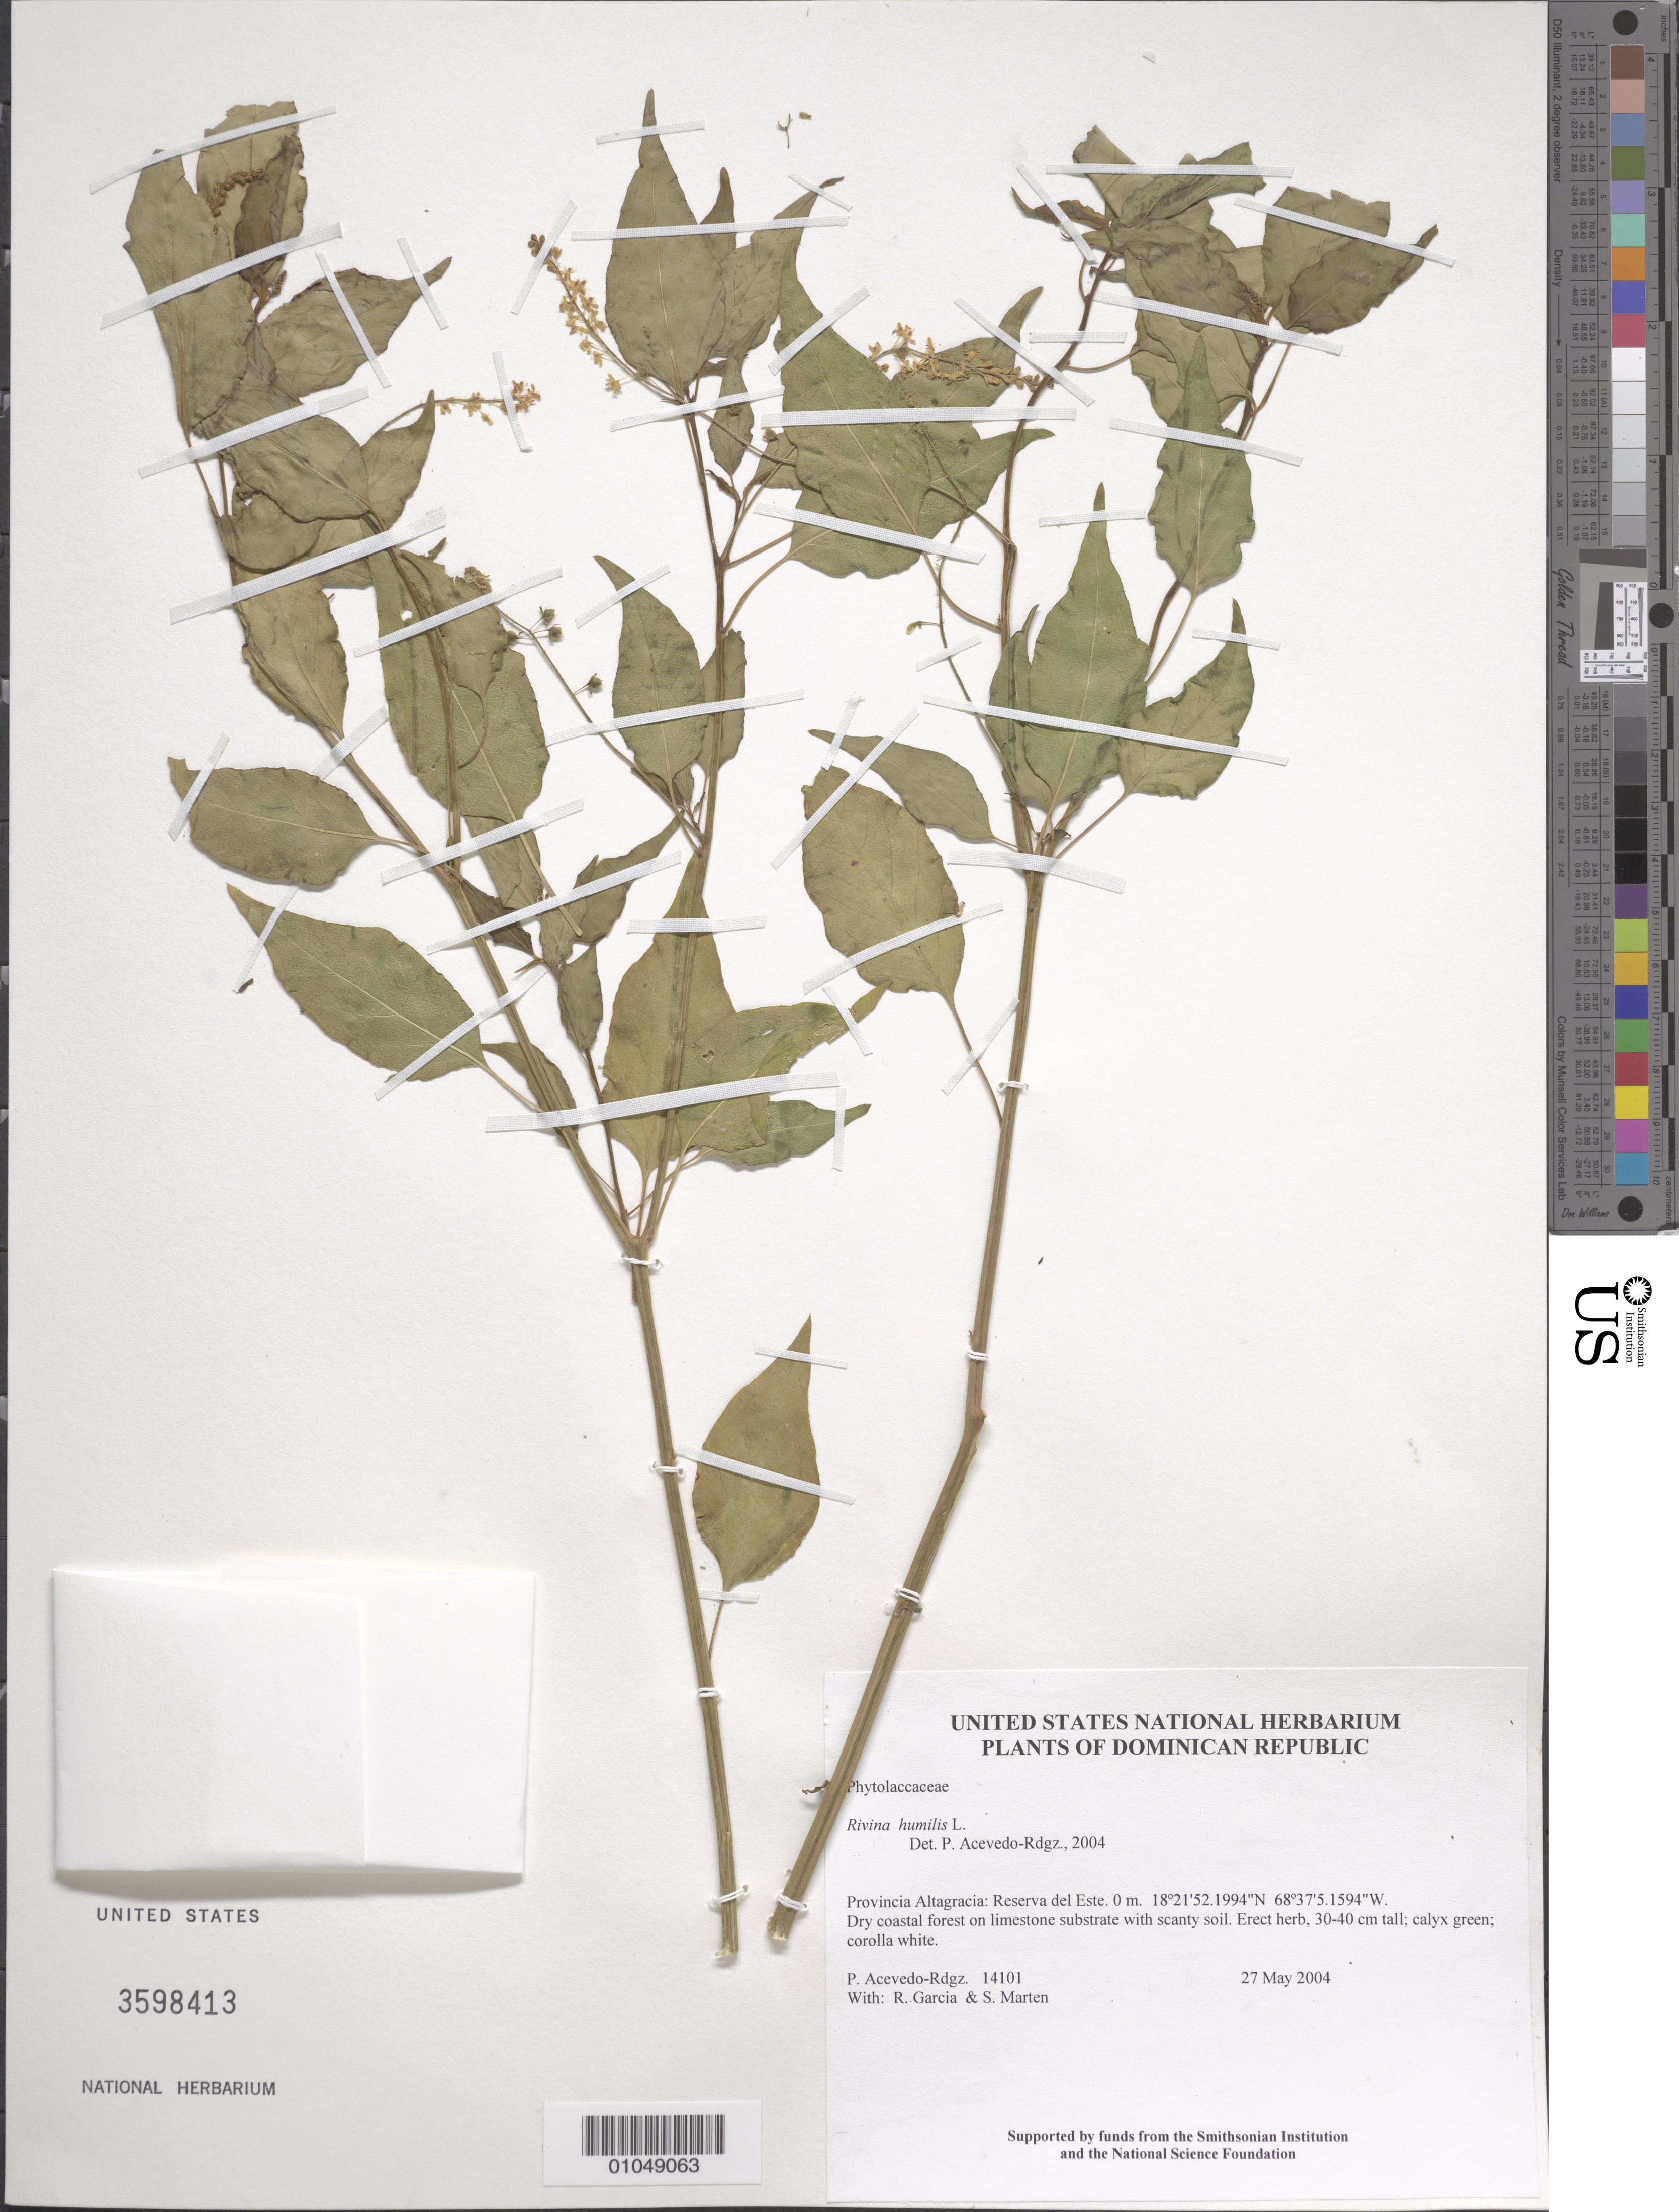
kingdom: Plantae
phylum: Tracheophyta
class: Magnoliopsida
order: Caryophyllales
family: Phytolaccaceae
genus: Rivina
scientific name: Rivina humilis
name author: L.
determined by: Acevedo-Rodríguez, P., (BOT), Smithsonian Institution - National Museum of Natural History (UNITED STATES)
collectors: P. Acevedo-Rodr., R. G. García & S. Marten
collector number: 14101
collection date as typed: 27 May 2004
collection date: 2004-05-27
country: Dominican Republic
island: Hispaniola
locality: Provincia Altagracia: Reserva del Este.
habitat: Dry coastal forest on limestone substrate with scanty soil.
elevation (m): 0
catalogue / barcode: US 3598413